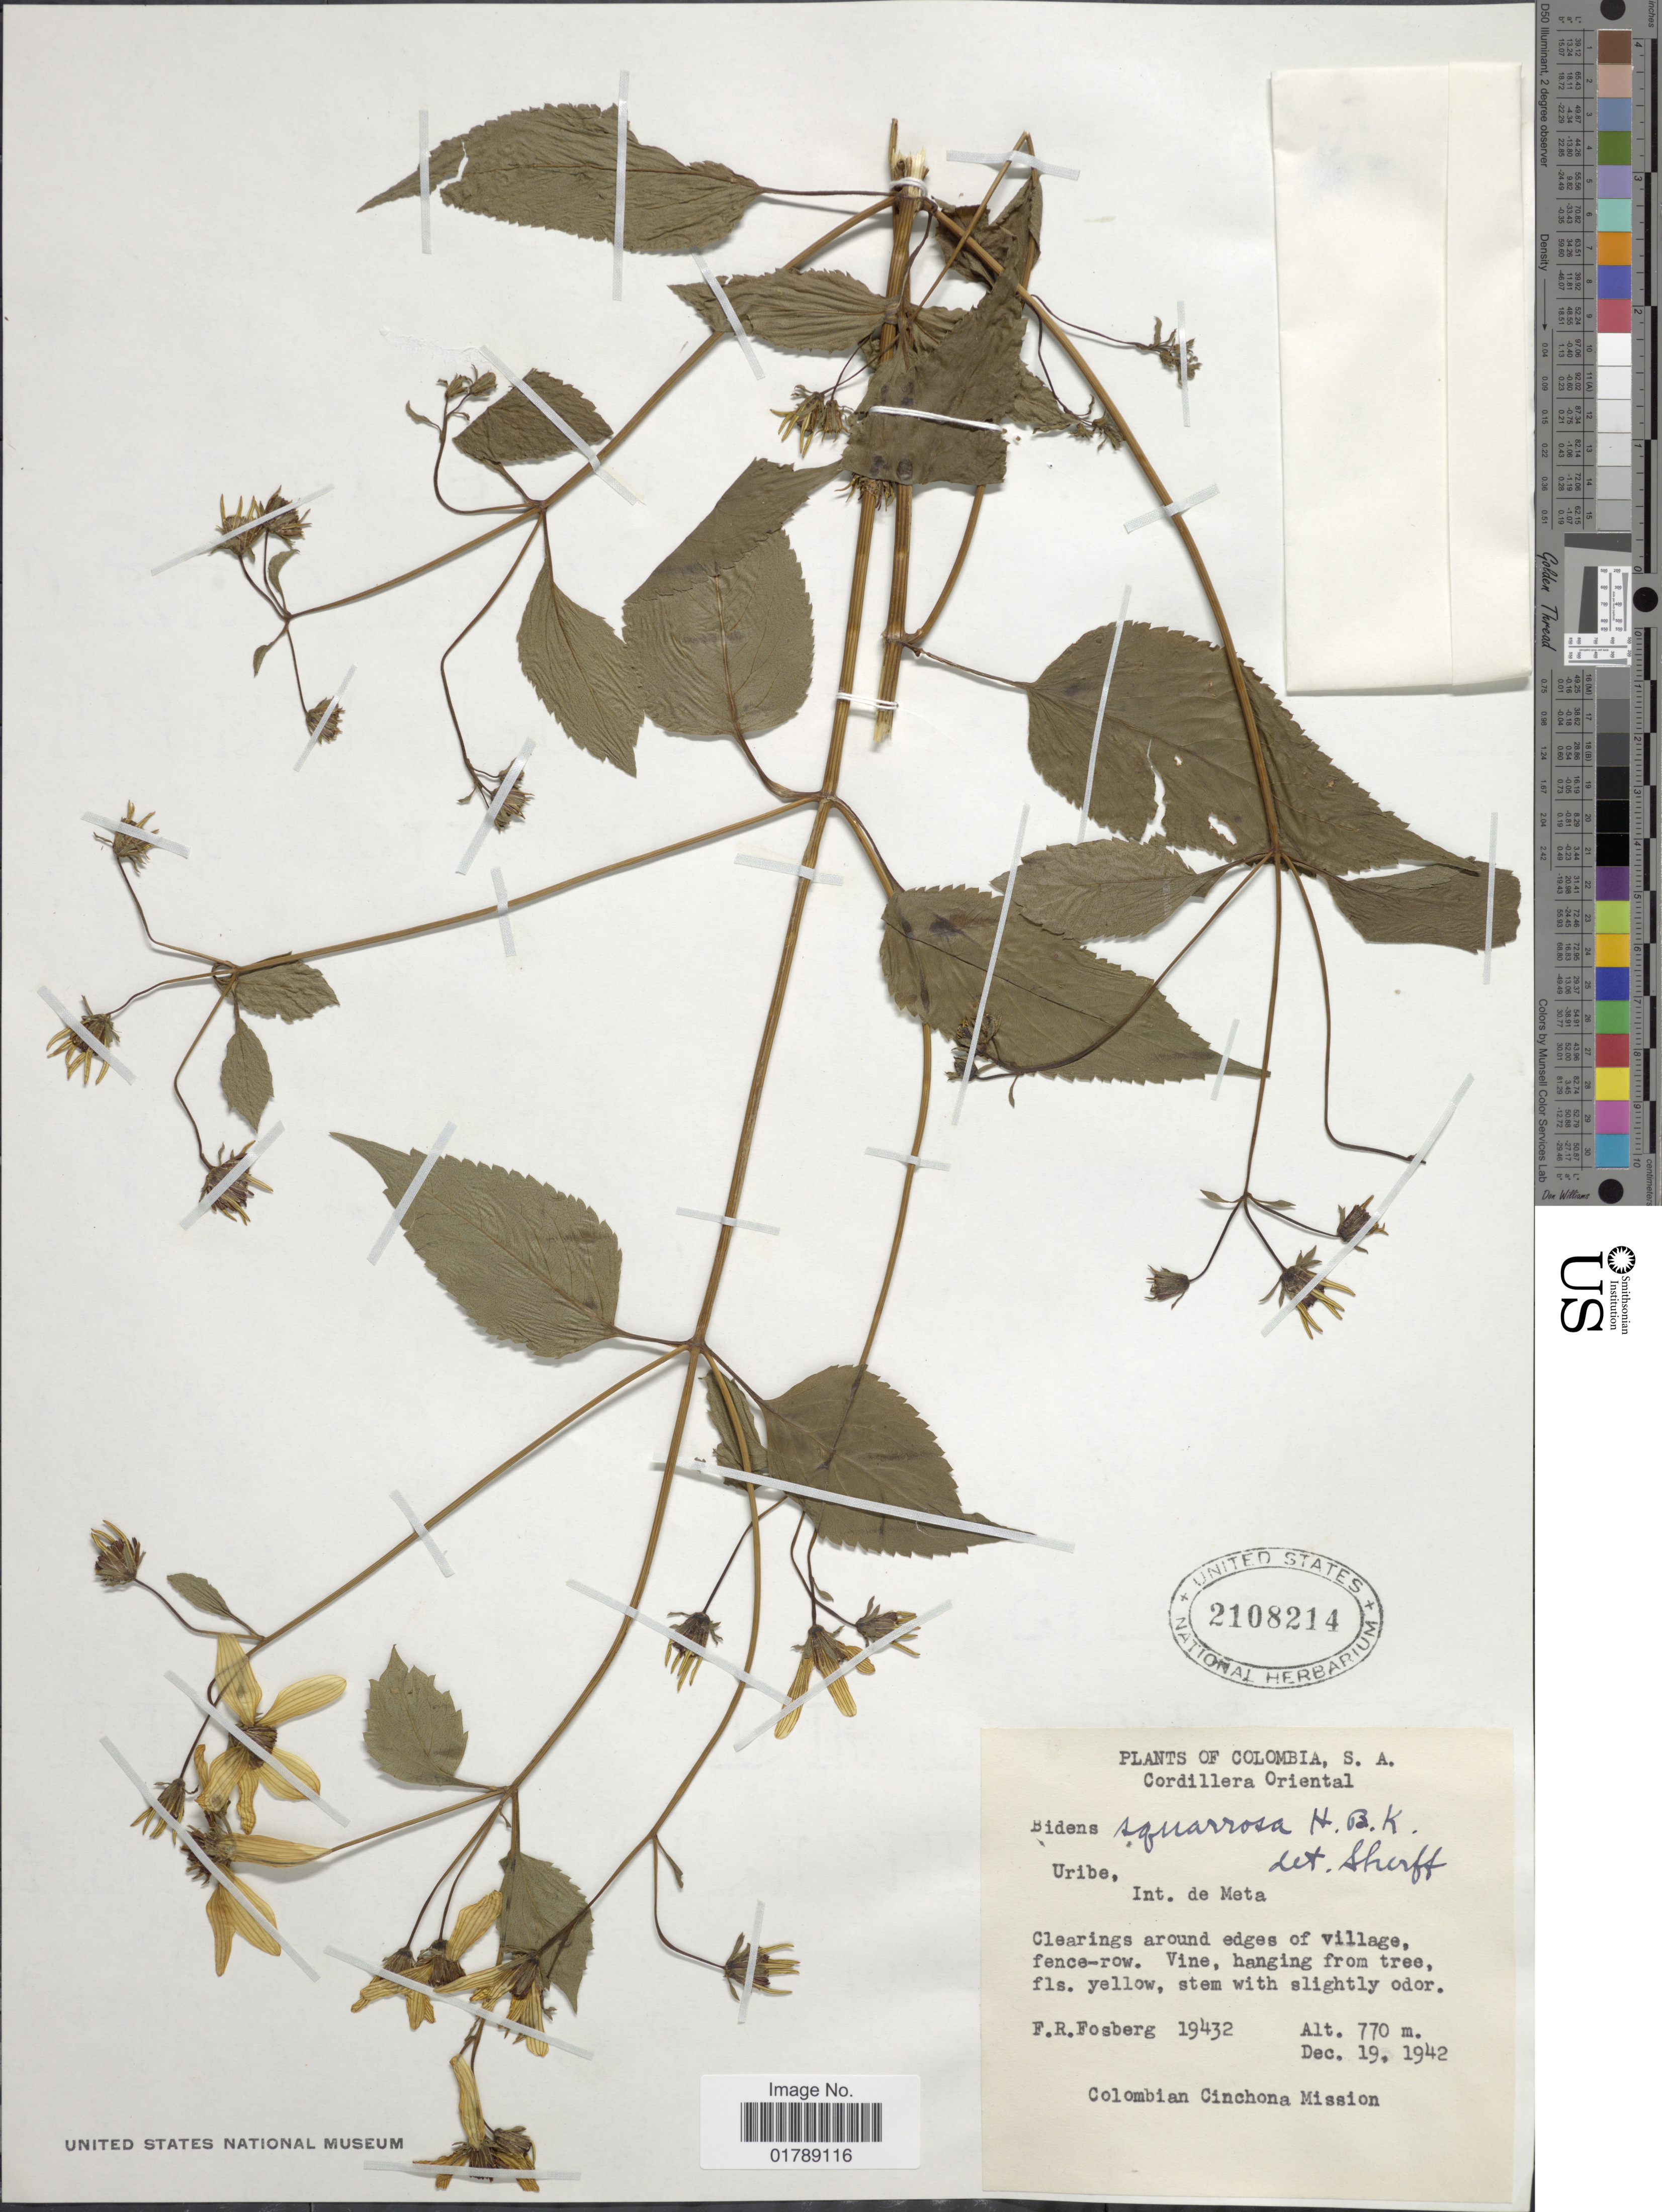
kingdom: Plantae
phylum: Tracheophyta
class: Magnoliopsida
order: Asterales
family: Asteraceae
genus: Bidens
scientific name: Bidens segetum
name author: Mart. ex Colla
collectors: F. R. Fosberg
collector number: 19432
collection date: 1942-12-19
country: Colombia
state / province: Meta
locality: Cordillera Oriental. Uribe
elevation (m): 770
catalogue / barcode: US 2108214